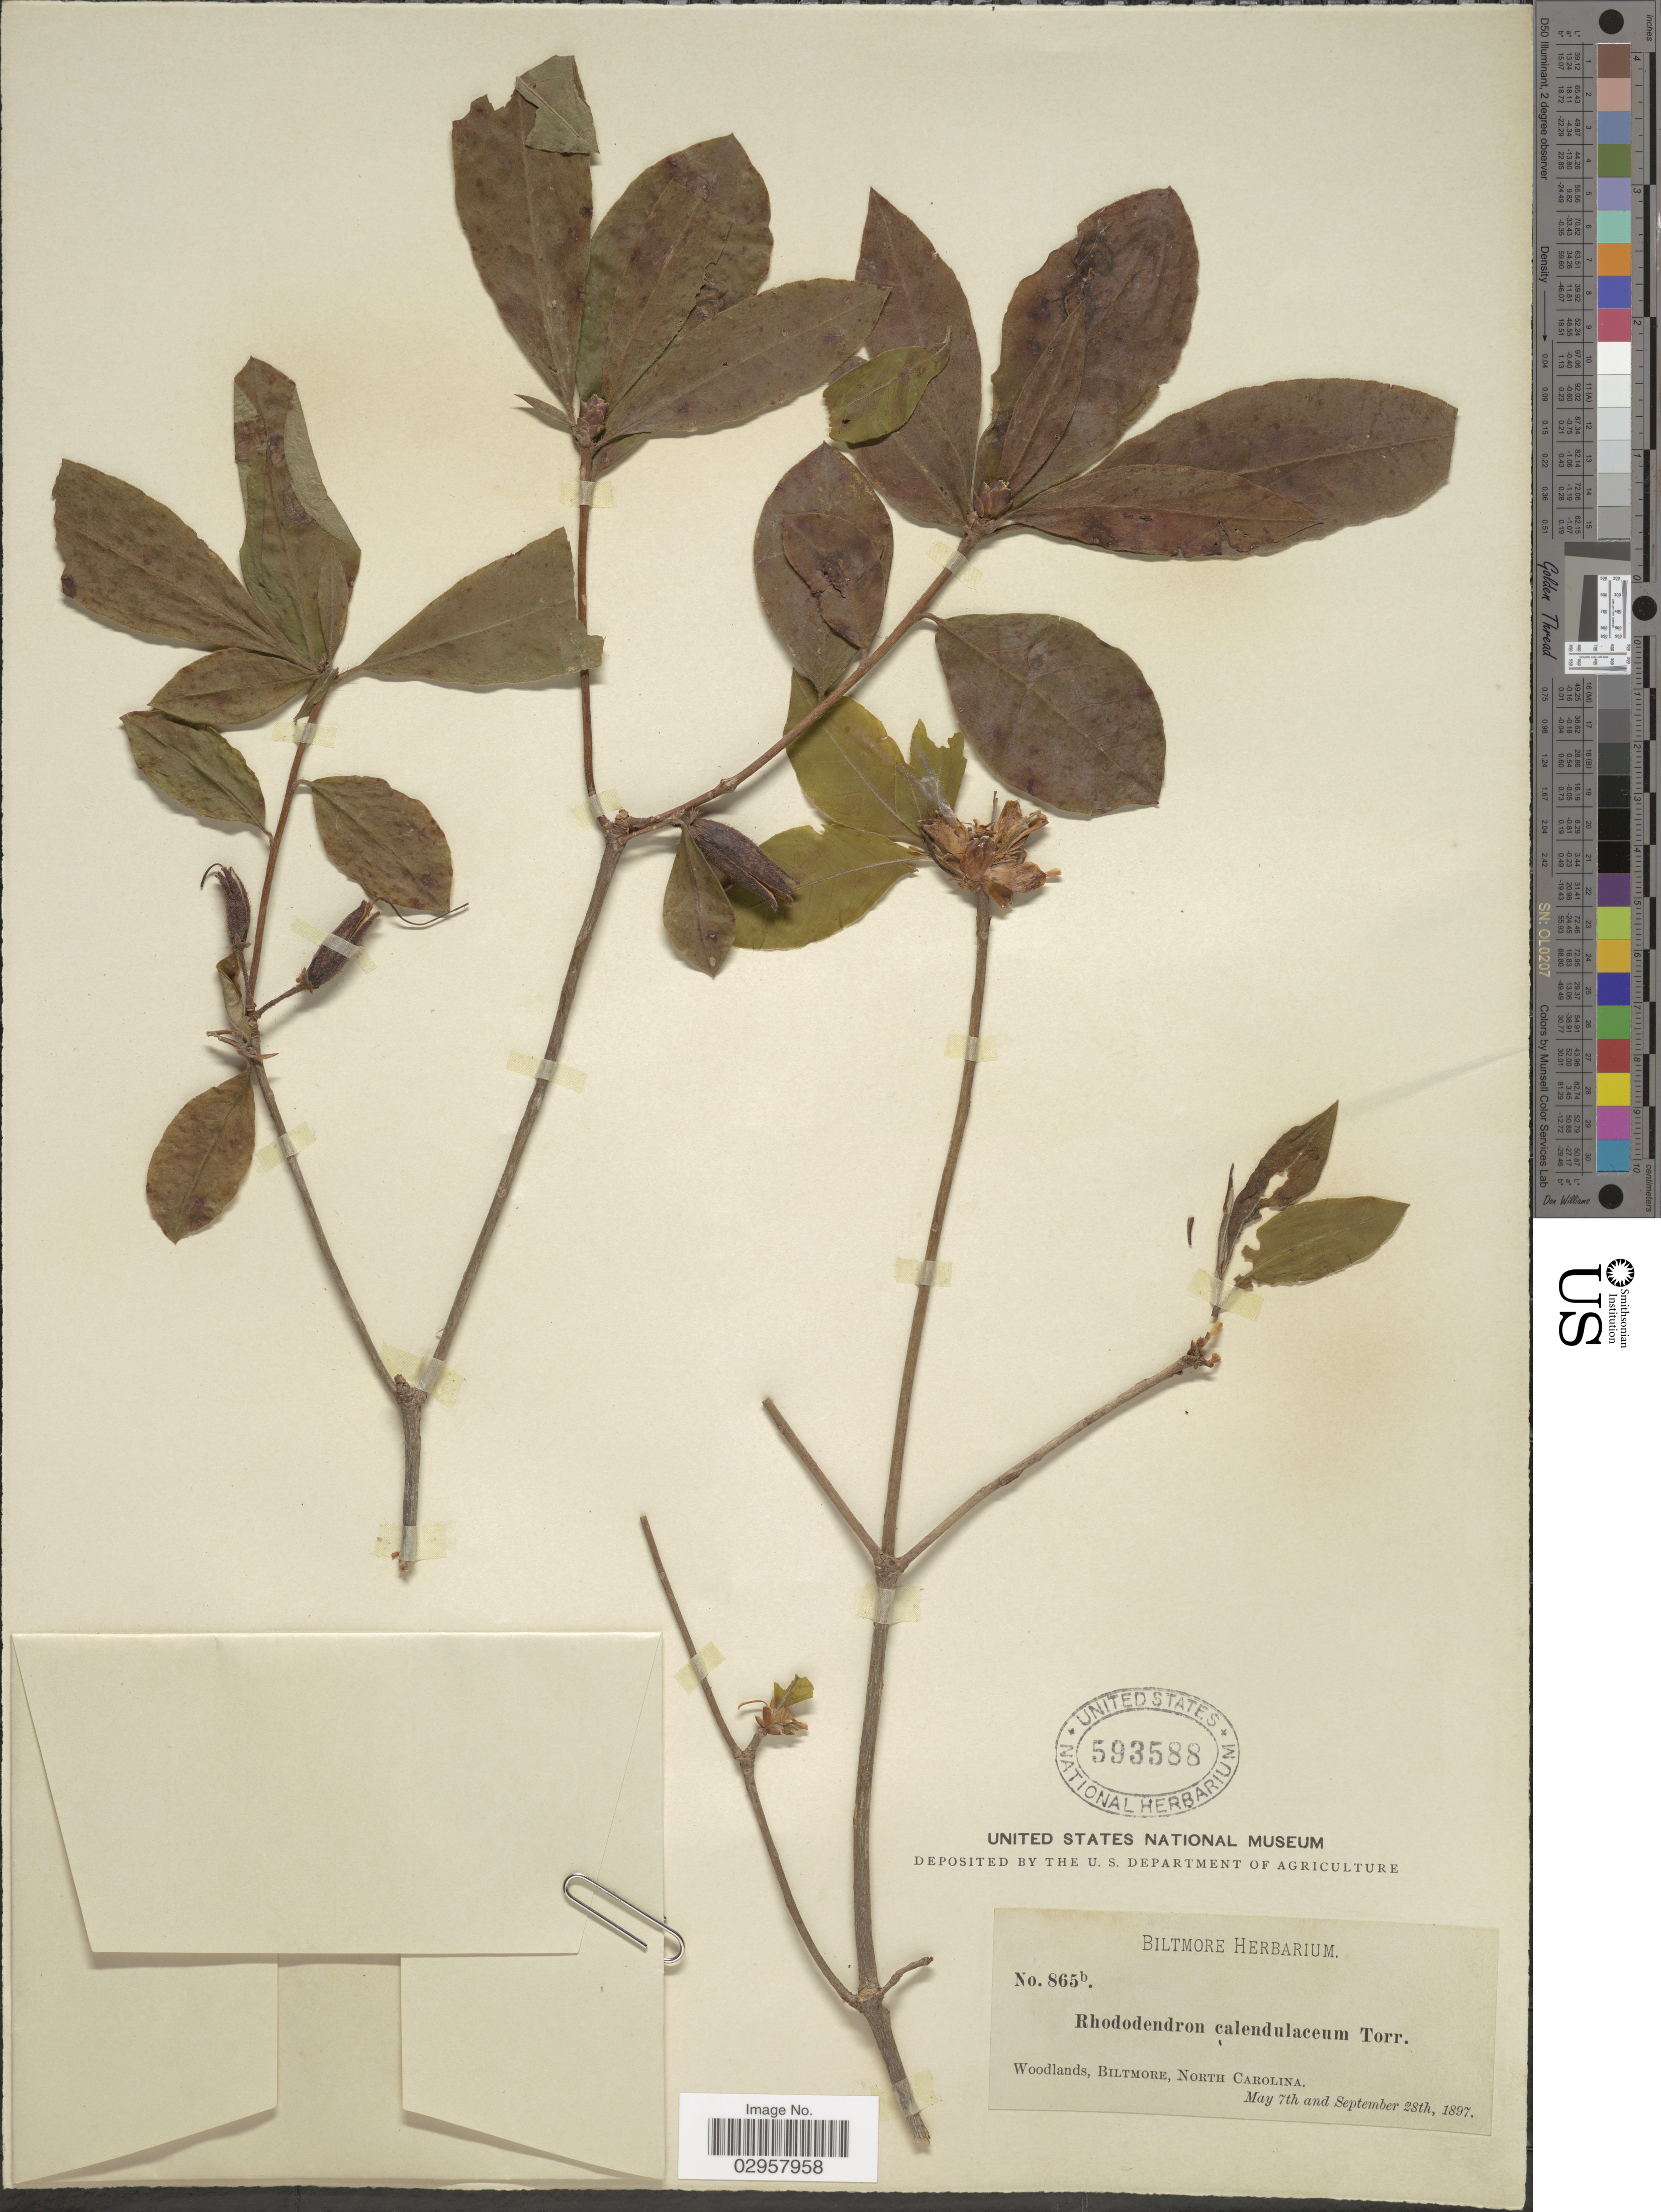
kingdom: Plantae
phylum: Tracheophyta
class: Magnoliopsida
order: Ericales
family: Ericaceae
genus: Rhododendron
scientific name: Rhododendron calendulaceum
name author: (Michx.) Torr.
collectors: ex herb. Biltmore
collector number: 865b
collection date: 1897-05-07/1897-09-28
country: United States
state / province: North Carolina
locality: Woodlands, Biltmore.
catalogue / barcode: US 593588